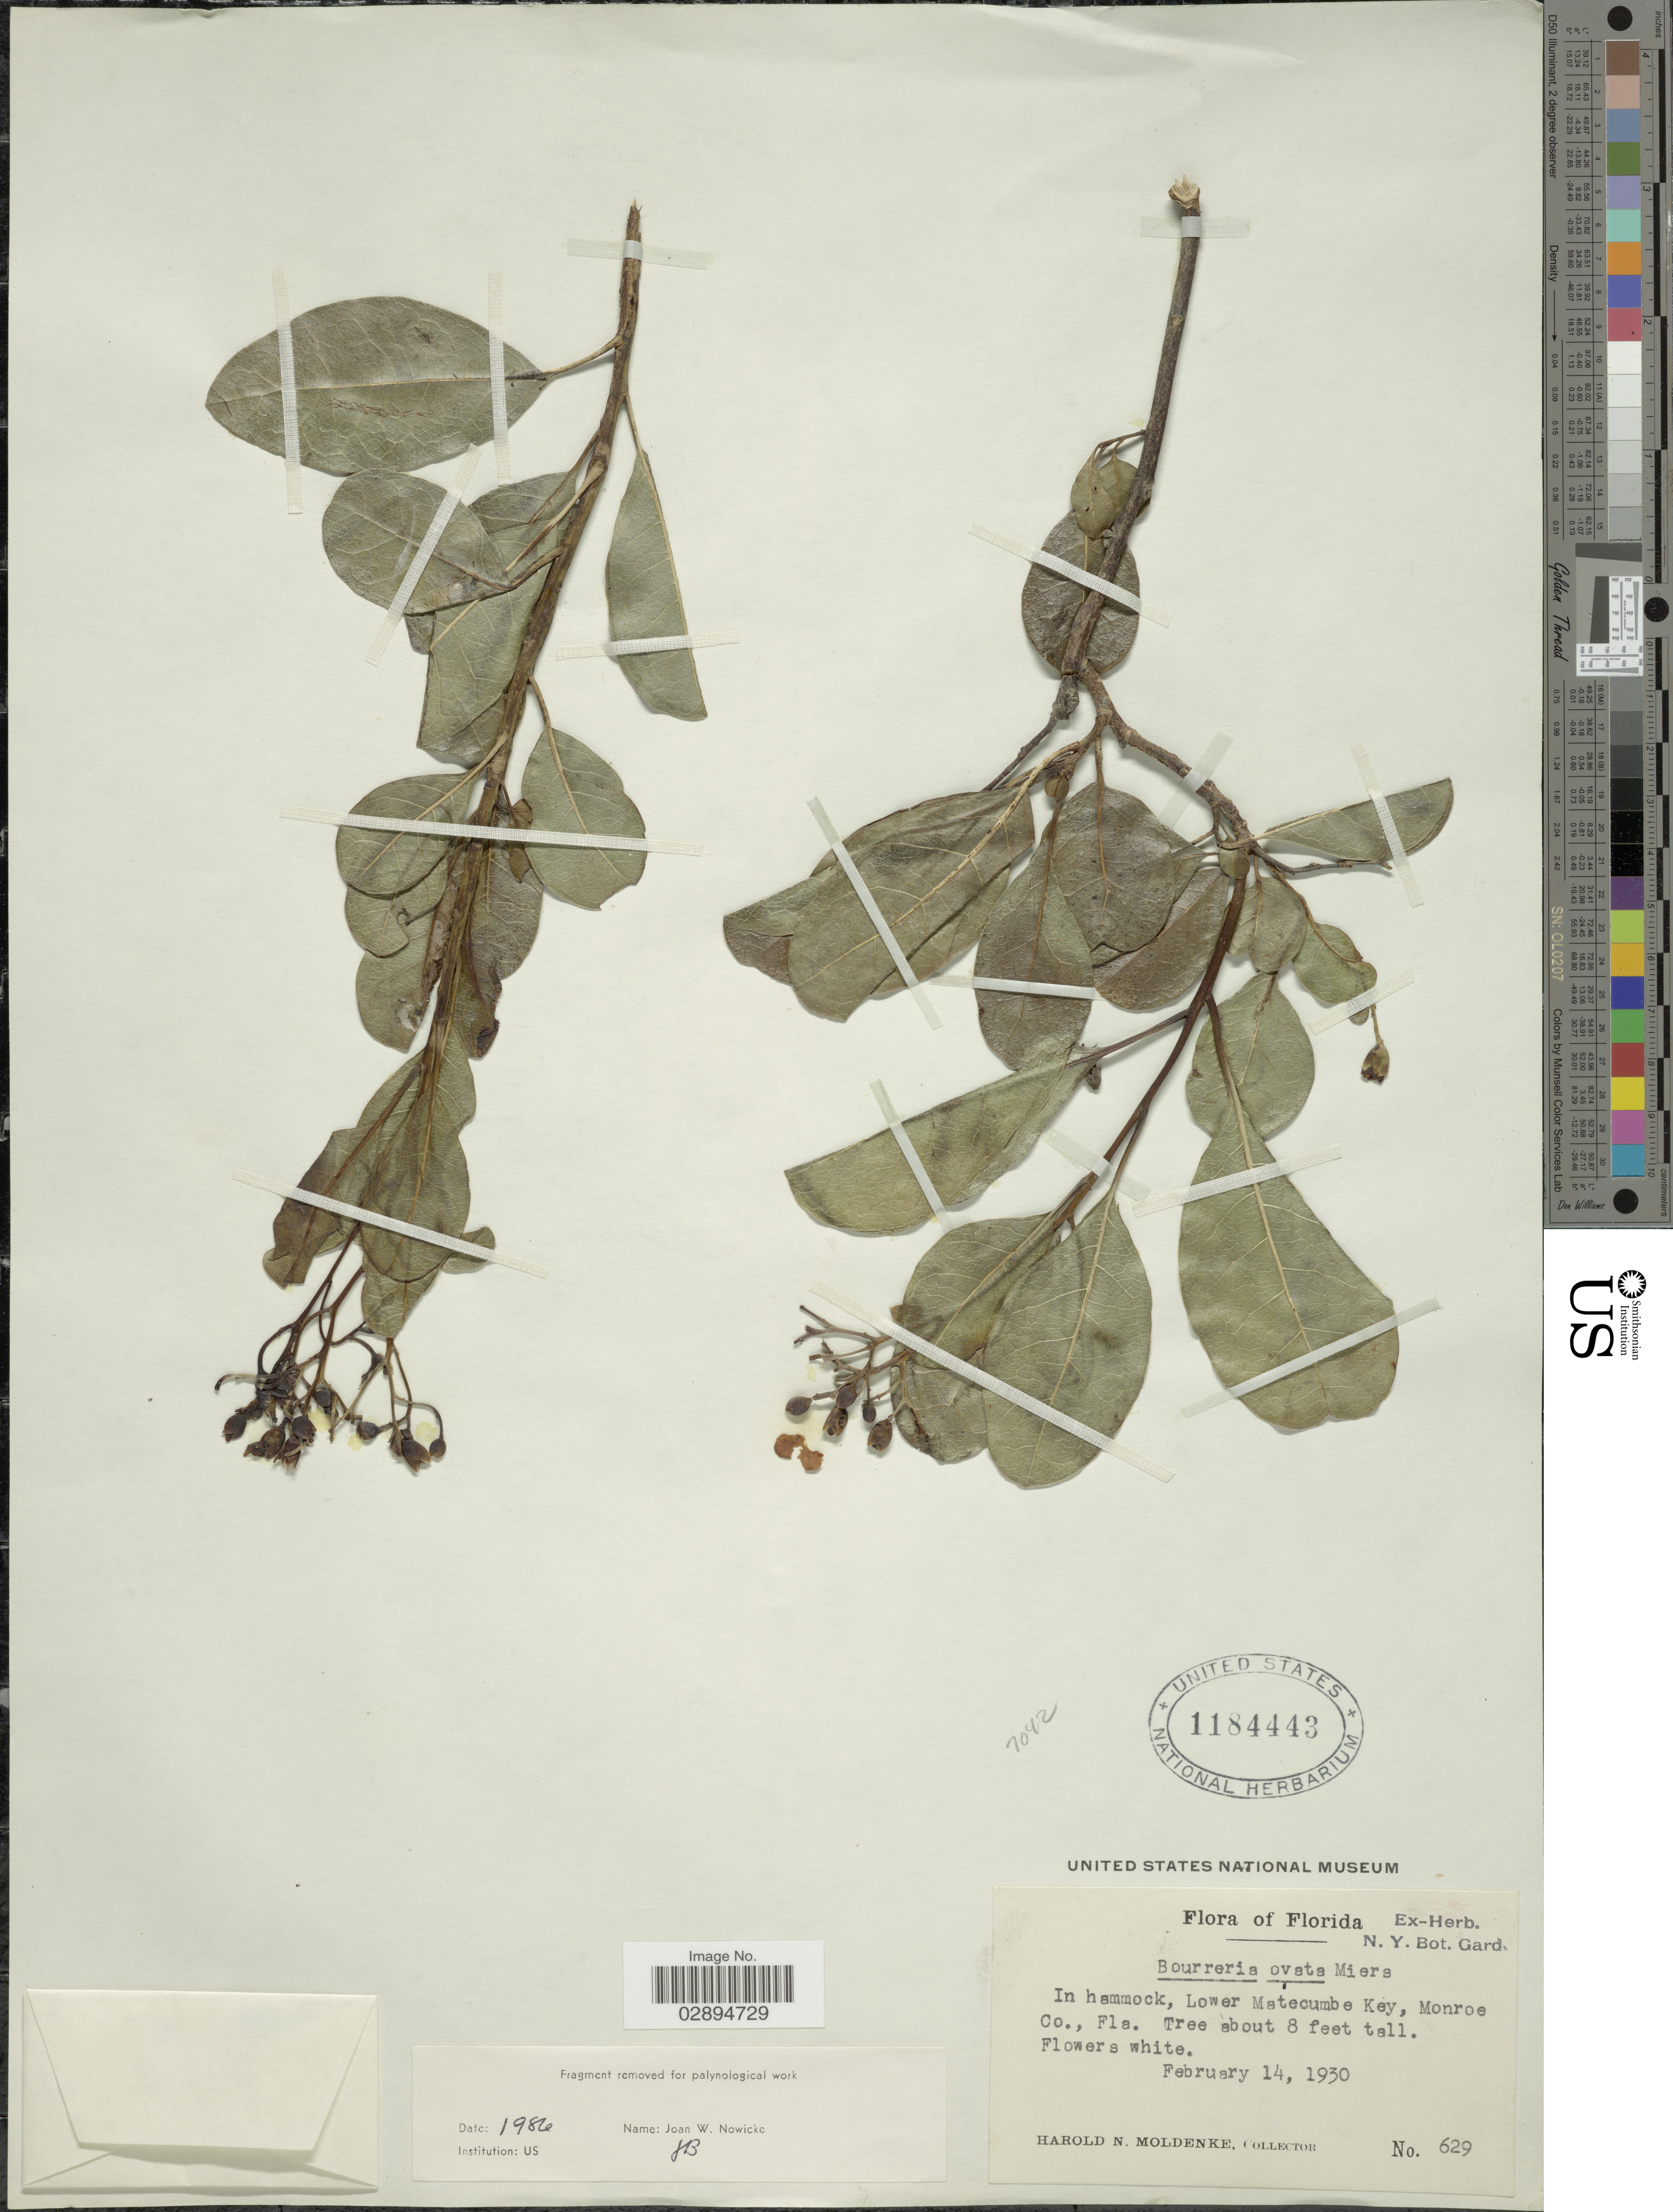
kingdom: Plantae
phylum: Tracheophyta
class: Magnoliopsida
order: Boraginales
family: Ehretiaceae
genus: Bourreria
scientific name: Bourreria ovata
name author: Miers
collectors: H. N. Moldenke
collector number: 629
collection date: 1930-02-14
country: United States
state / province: Florida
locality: In hammock, Lower Matecumbe Key, Monroe Co., Fla.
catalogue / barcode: US 1184443